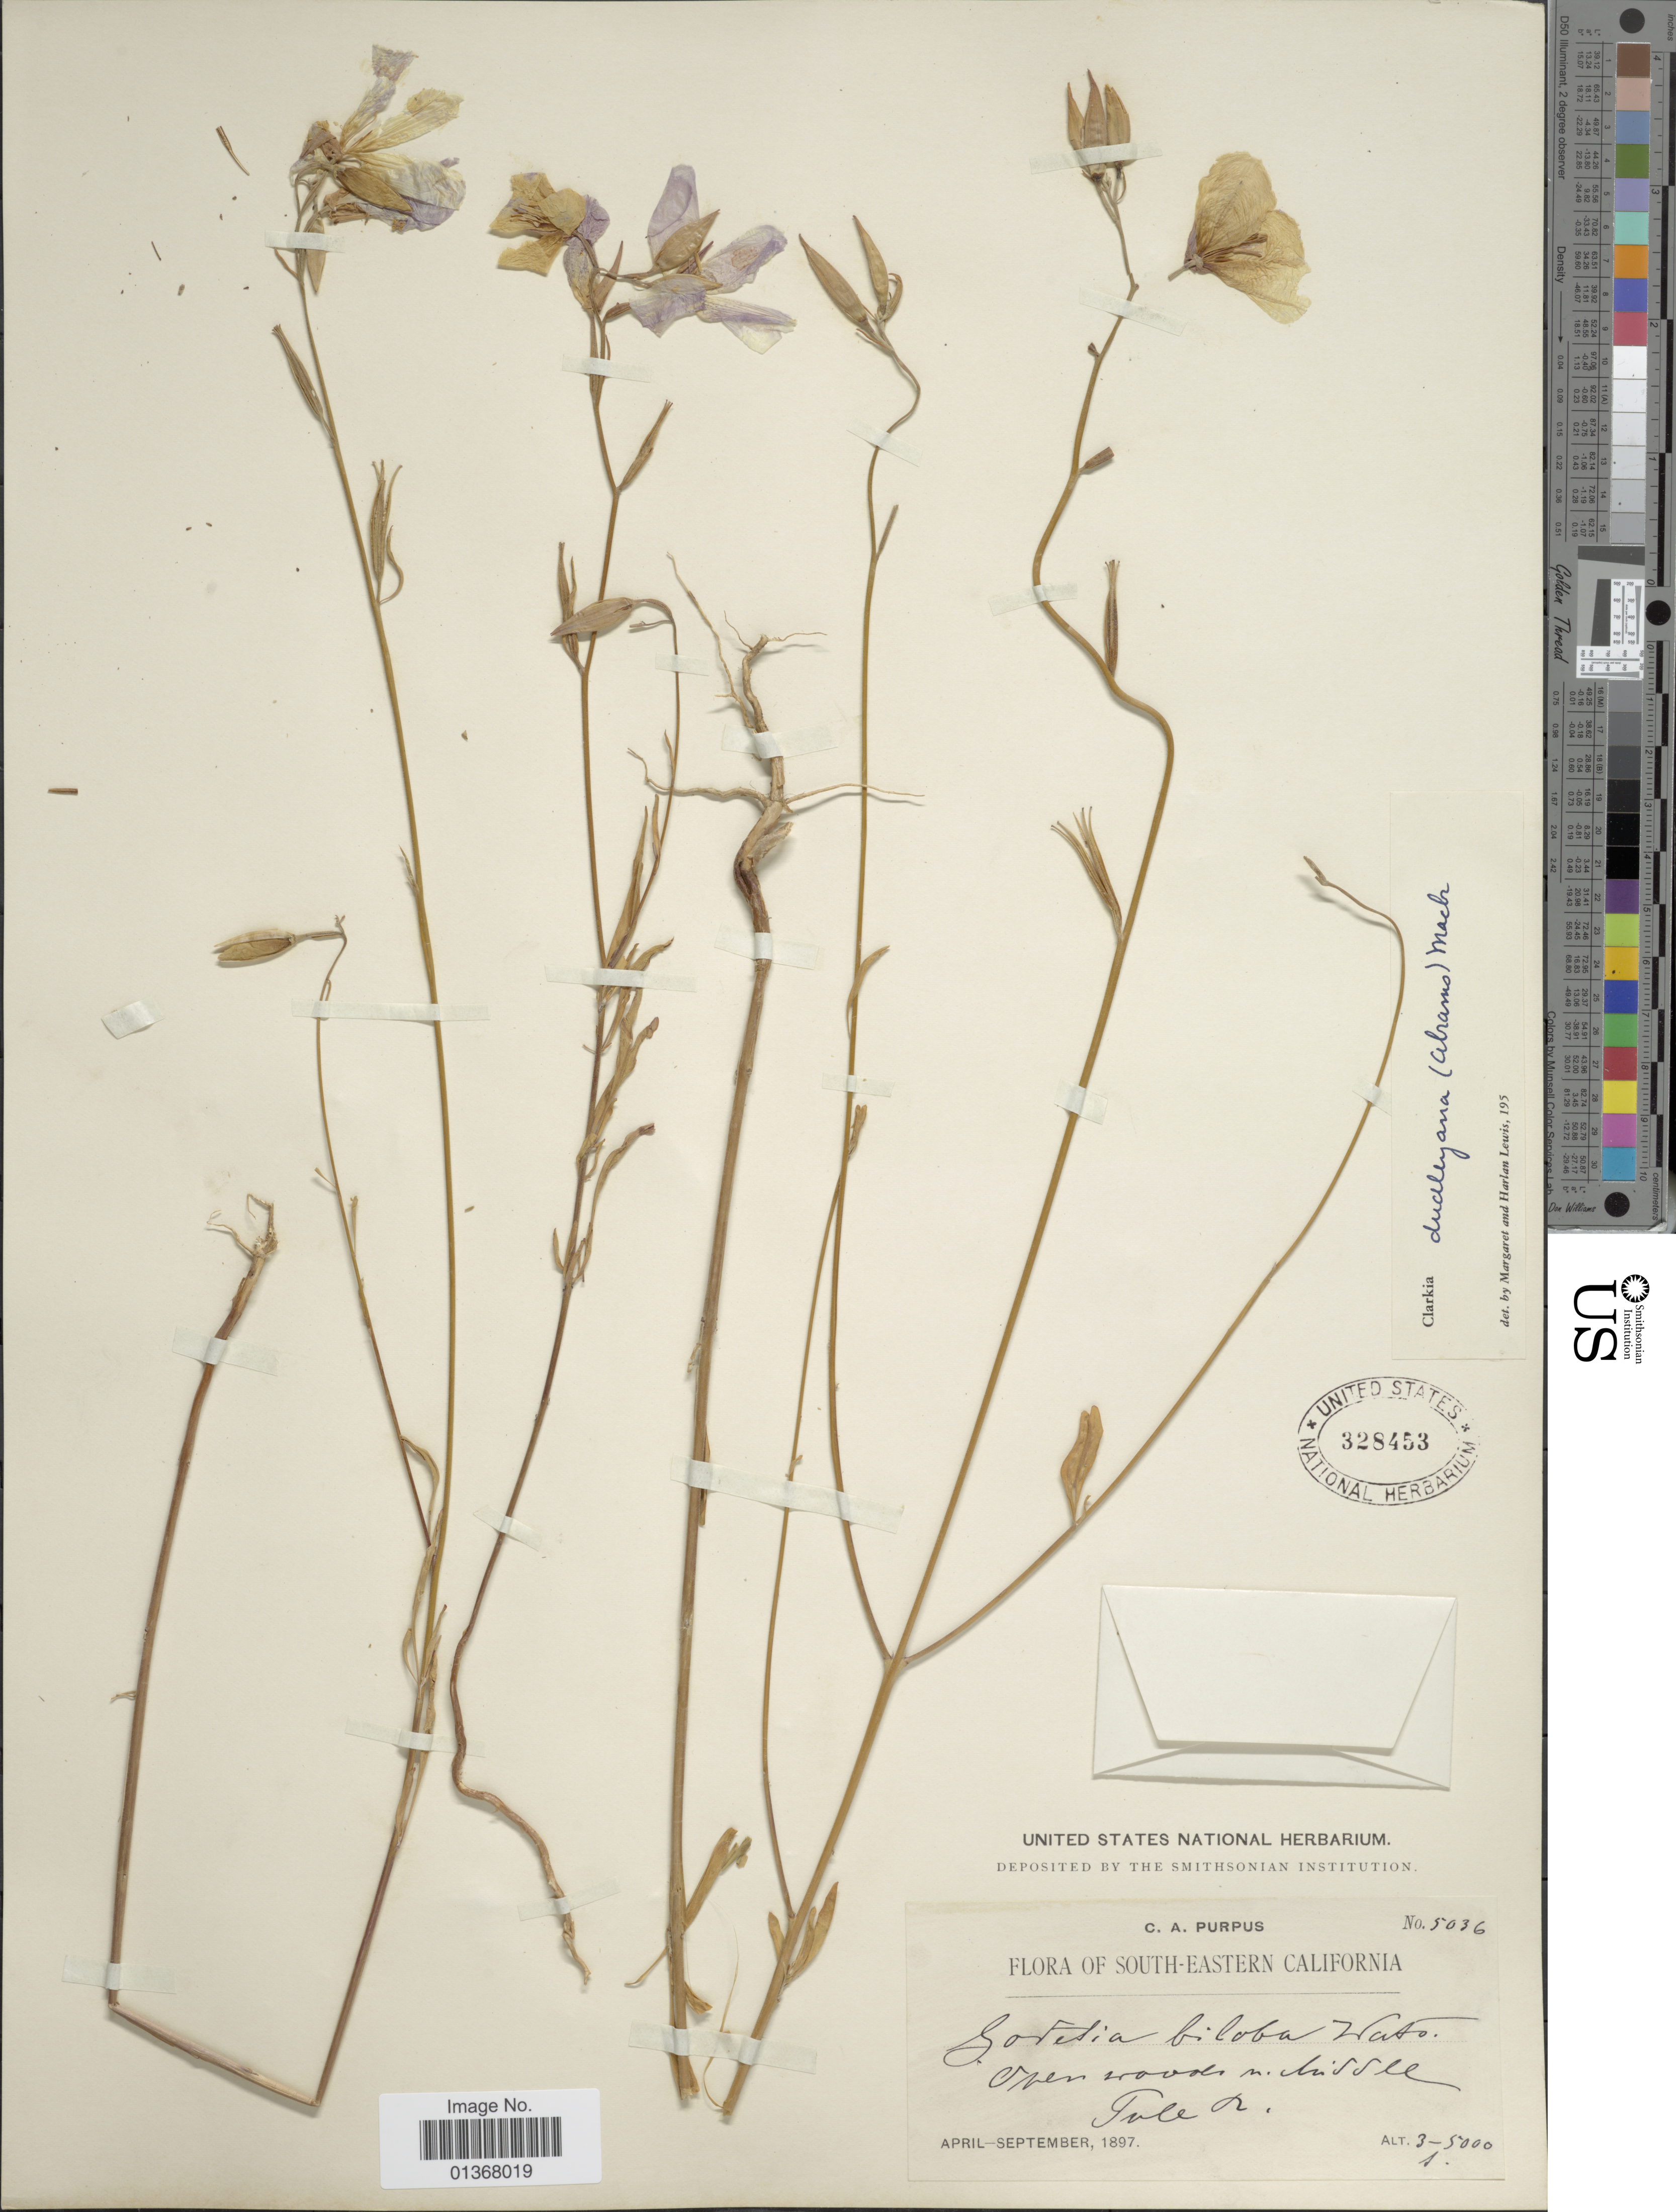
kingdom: Plantae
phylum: Tracheophyta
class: Magnoliopsida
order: Myrtales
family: Onagraceae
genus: Clarkia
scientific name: Clarkia dudleyana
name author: (Abrams) J.F. Macbr.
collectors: C. A. Purpus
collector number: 5036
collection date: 1897-04/1897-09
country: United States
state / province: California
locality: South-Eastern California, open woods n. Middle Tule R.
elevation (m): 914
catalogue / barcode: US 328453